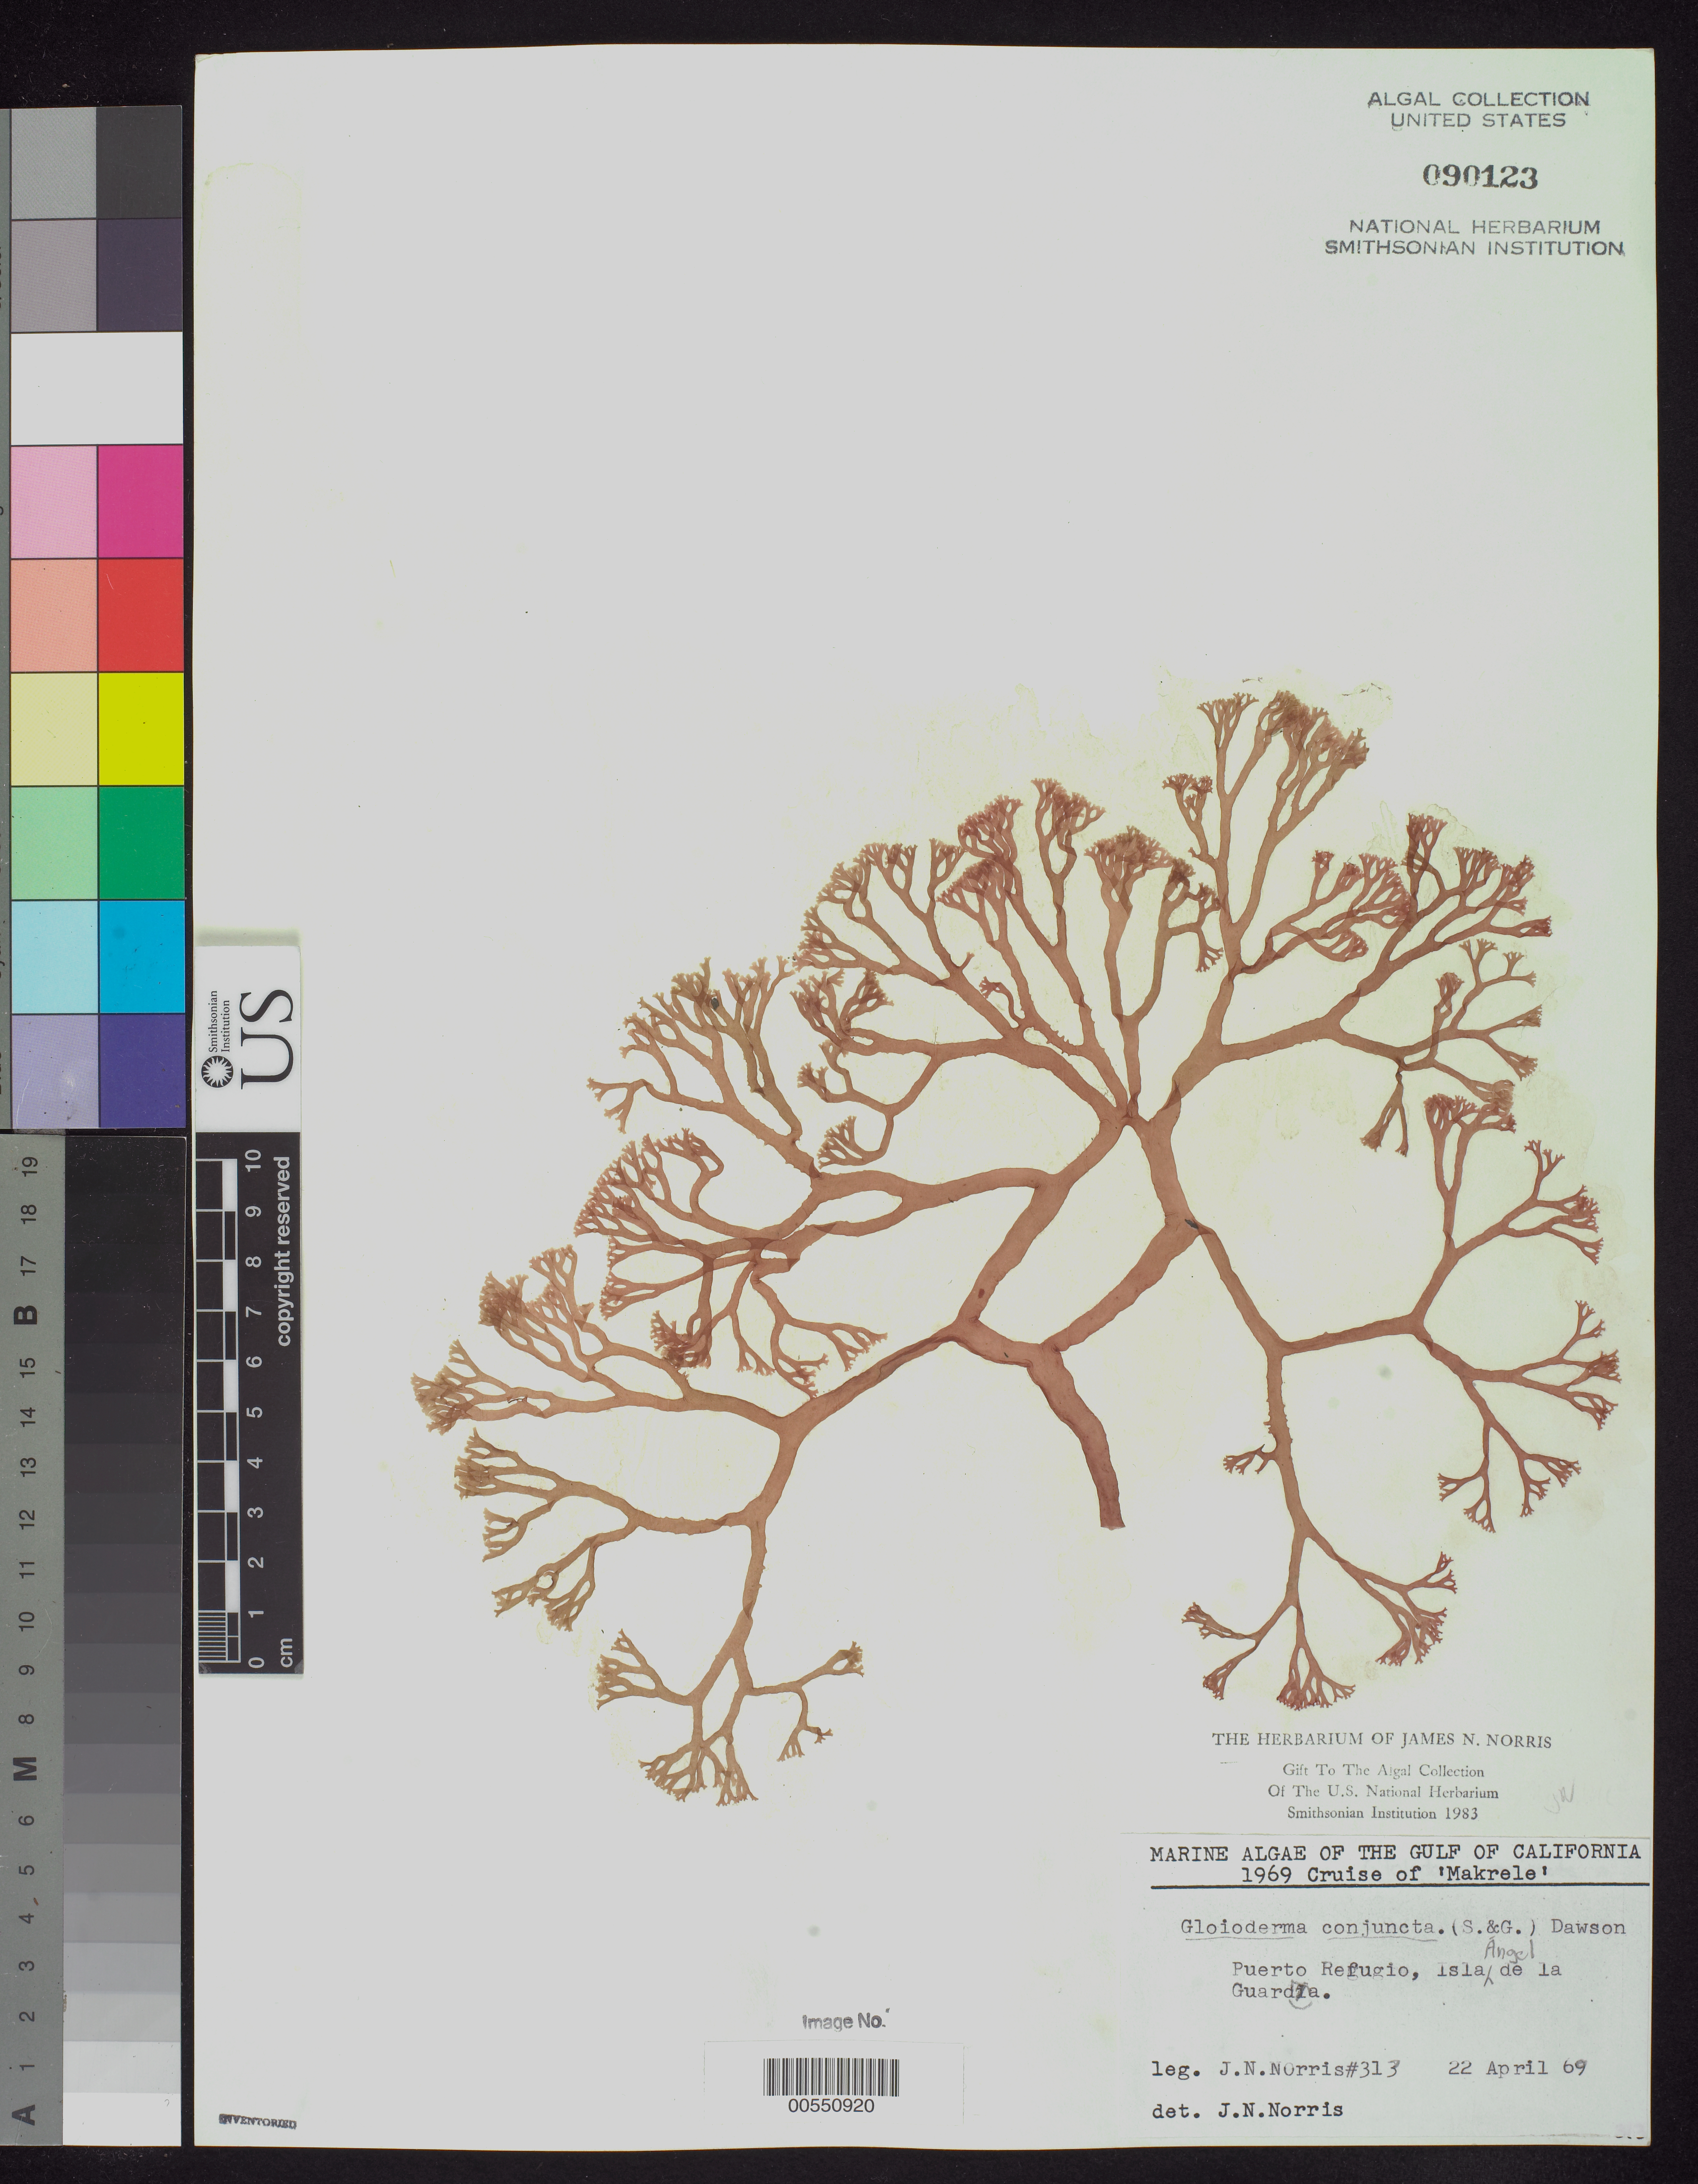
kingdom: Plantae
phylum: Rhodophyta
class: Florideophyceae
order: Rhodymeniales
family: Faucheaceae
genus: Gloioderma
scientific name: Gloioderma conjuncta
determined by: Norris, James N.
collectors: J. N. Norris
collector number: JN-313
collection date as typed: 22 Apr 1969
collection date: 1969-04-22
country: Mexico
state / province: Baja California Norte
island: Isla Angel de la Guarda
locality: Puerto Refugio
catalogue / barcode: US 90123